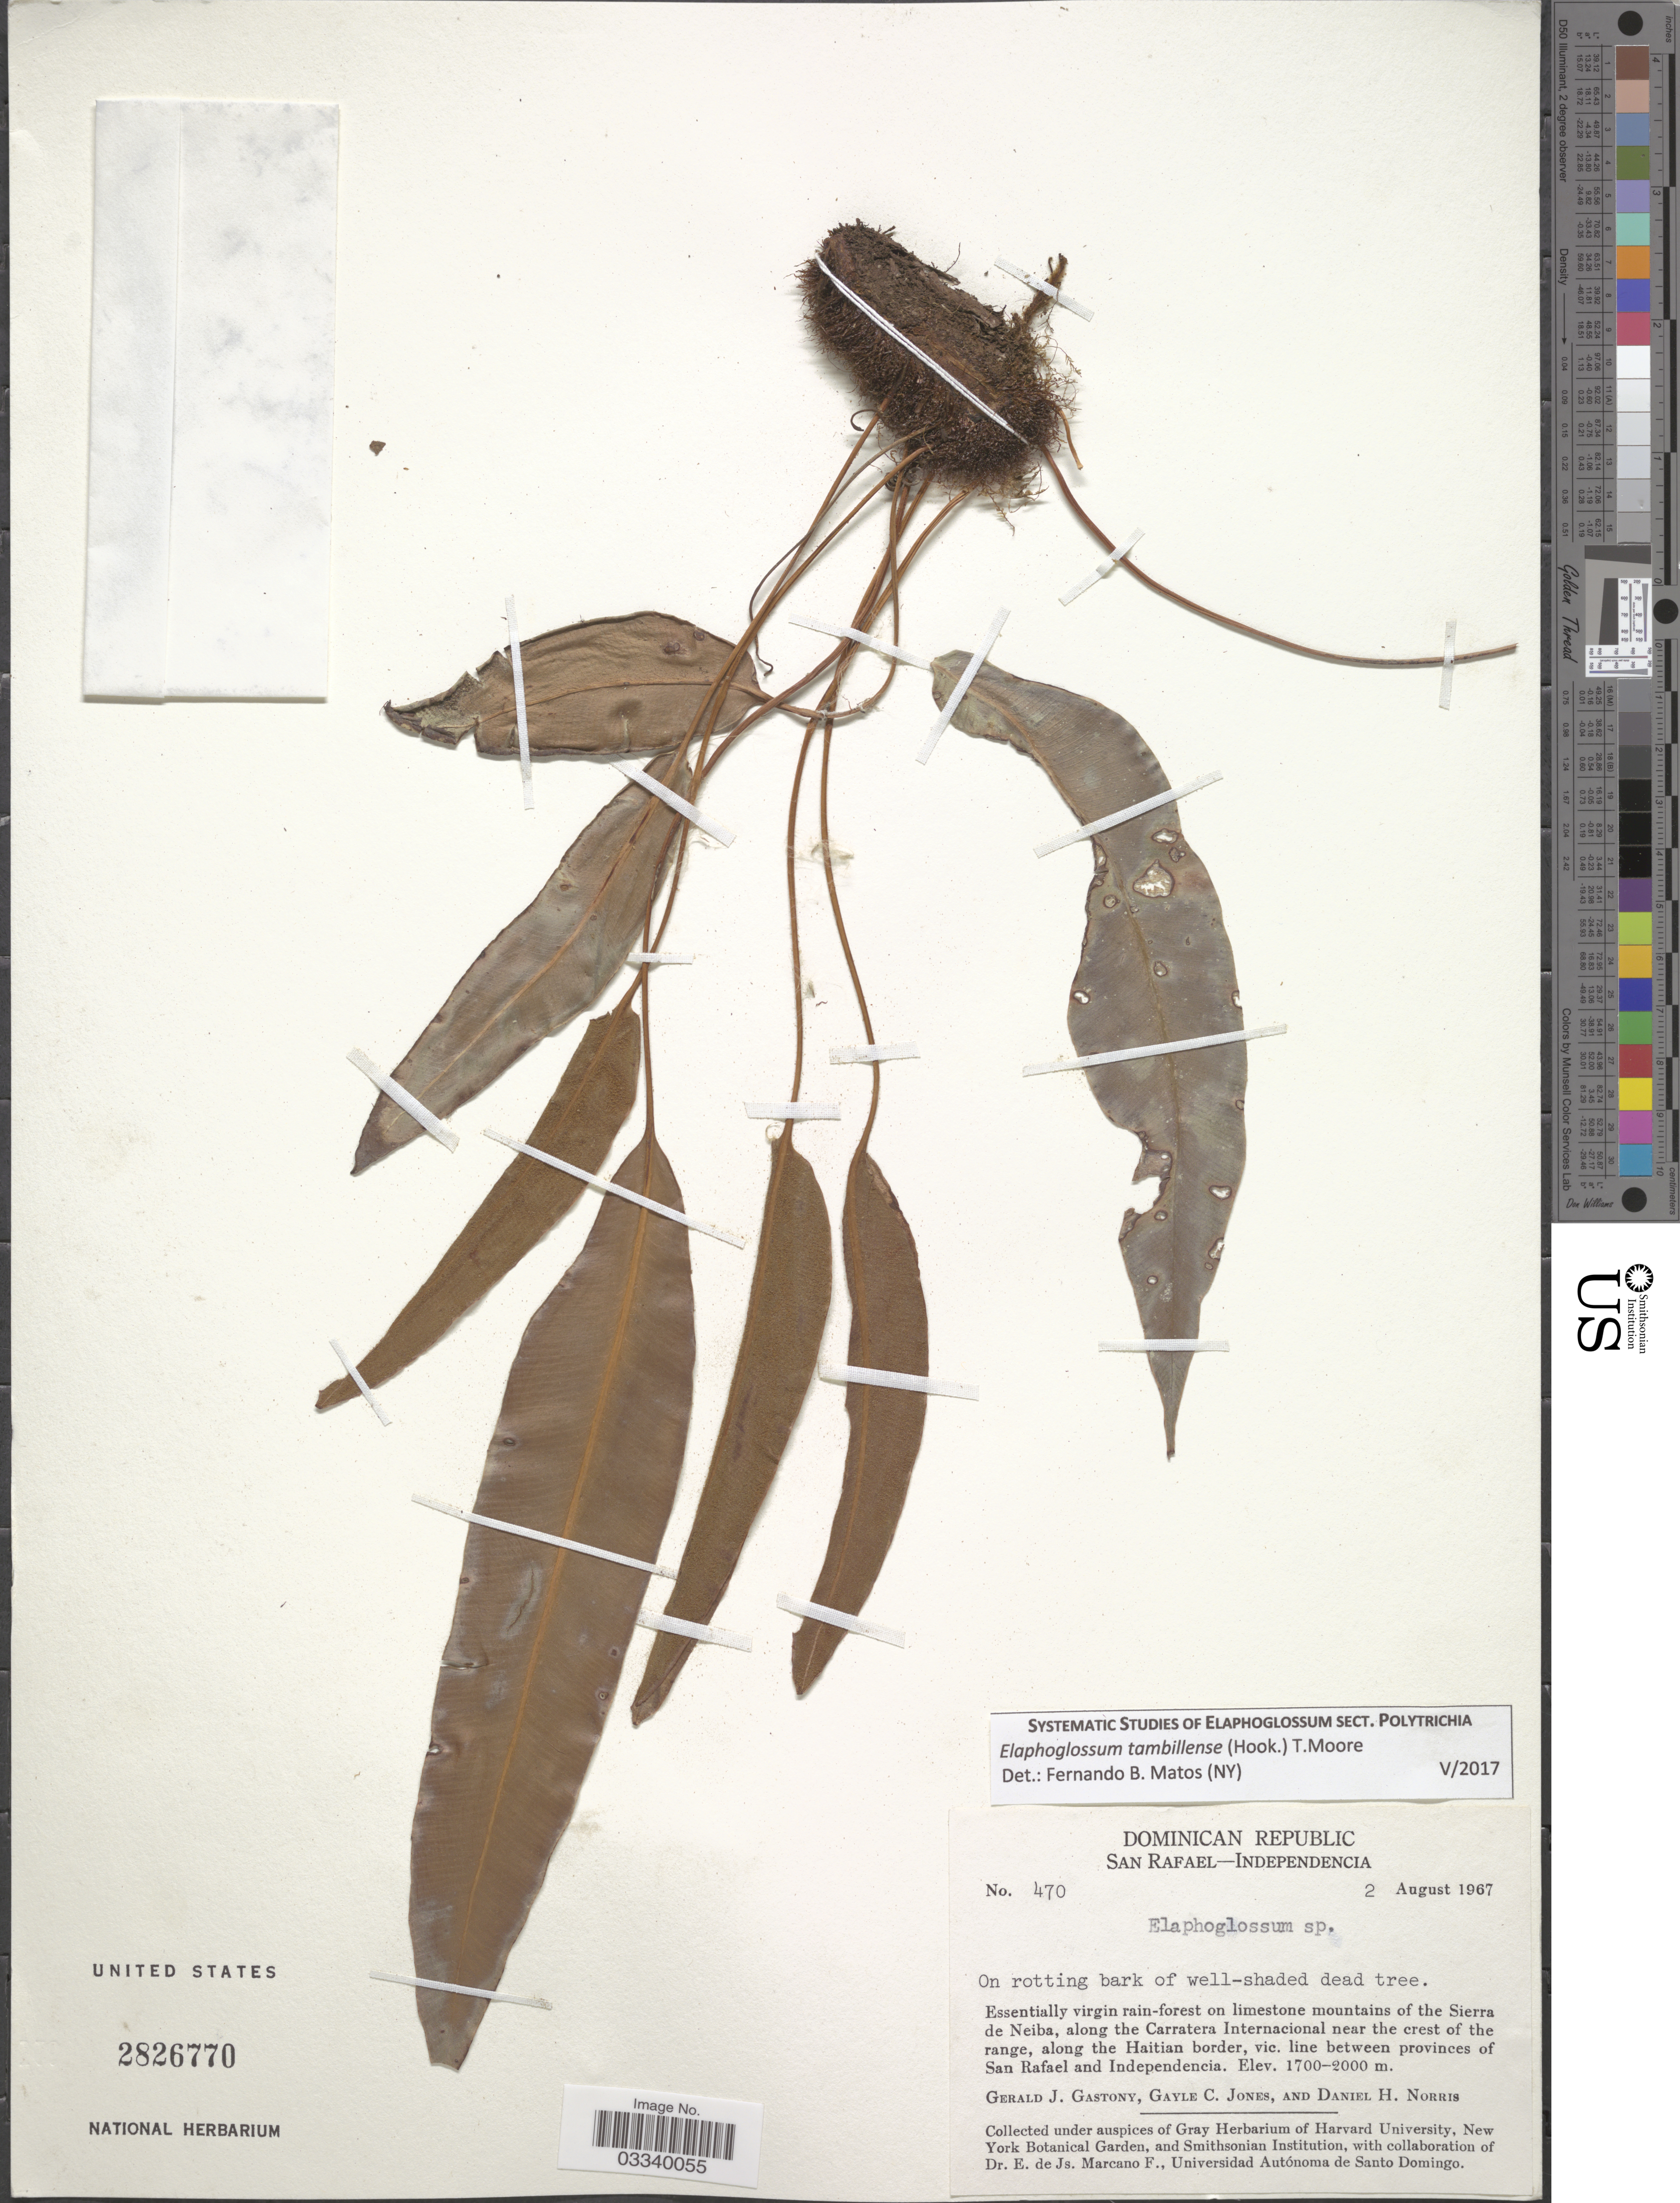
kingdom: Plantae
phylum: Tracheophyta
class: Polypodiopsida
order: Polypodiales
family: Dryopteridaceae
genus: Elaphoglossum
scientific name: Elaphoglossum tambillense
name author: (Hook.) T. Moore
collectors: G. Gastony, G. C. Jones & D. H. Norris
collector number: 470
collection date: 1967-08-02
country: Dominican Republic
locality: San Rafael-Independencia. Essentially virgin rain-forest on limestone mountains of the Sierra de Neiba, along the Carratera Internacional near the crest of the range, along the Haitian border, vic. line between provinces of San Rafael and Independencia.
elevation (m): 1700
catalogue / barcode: US 2826770